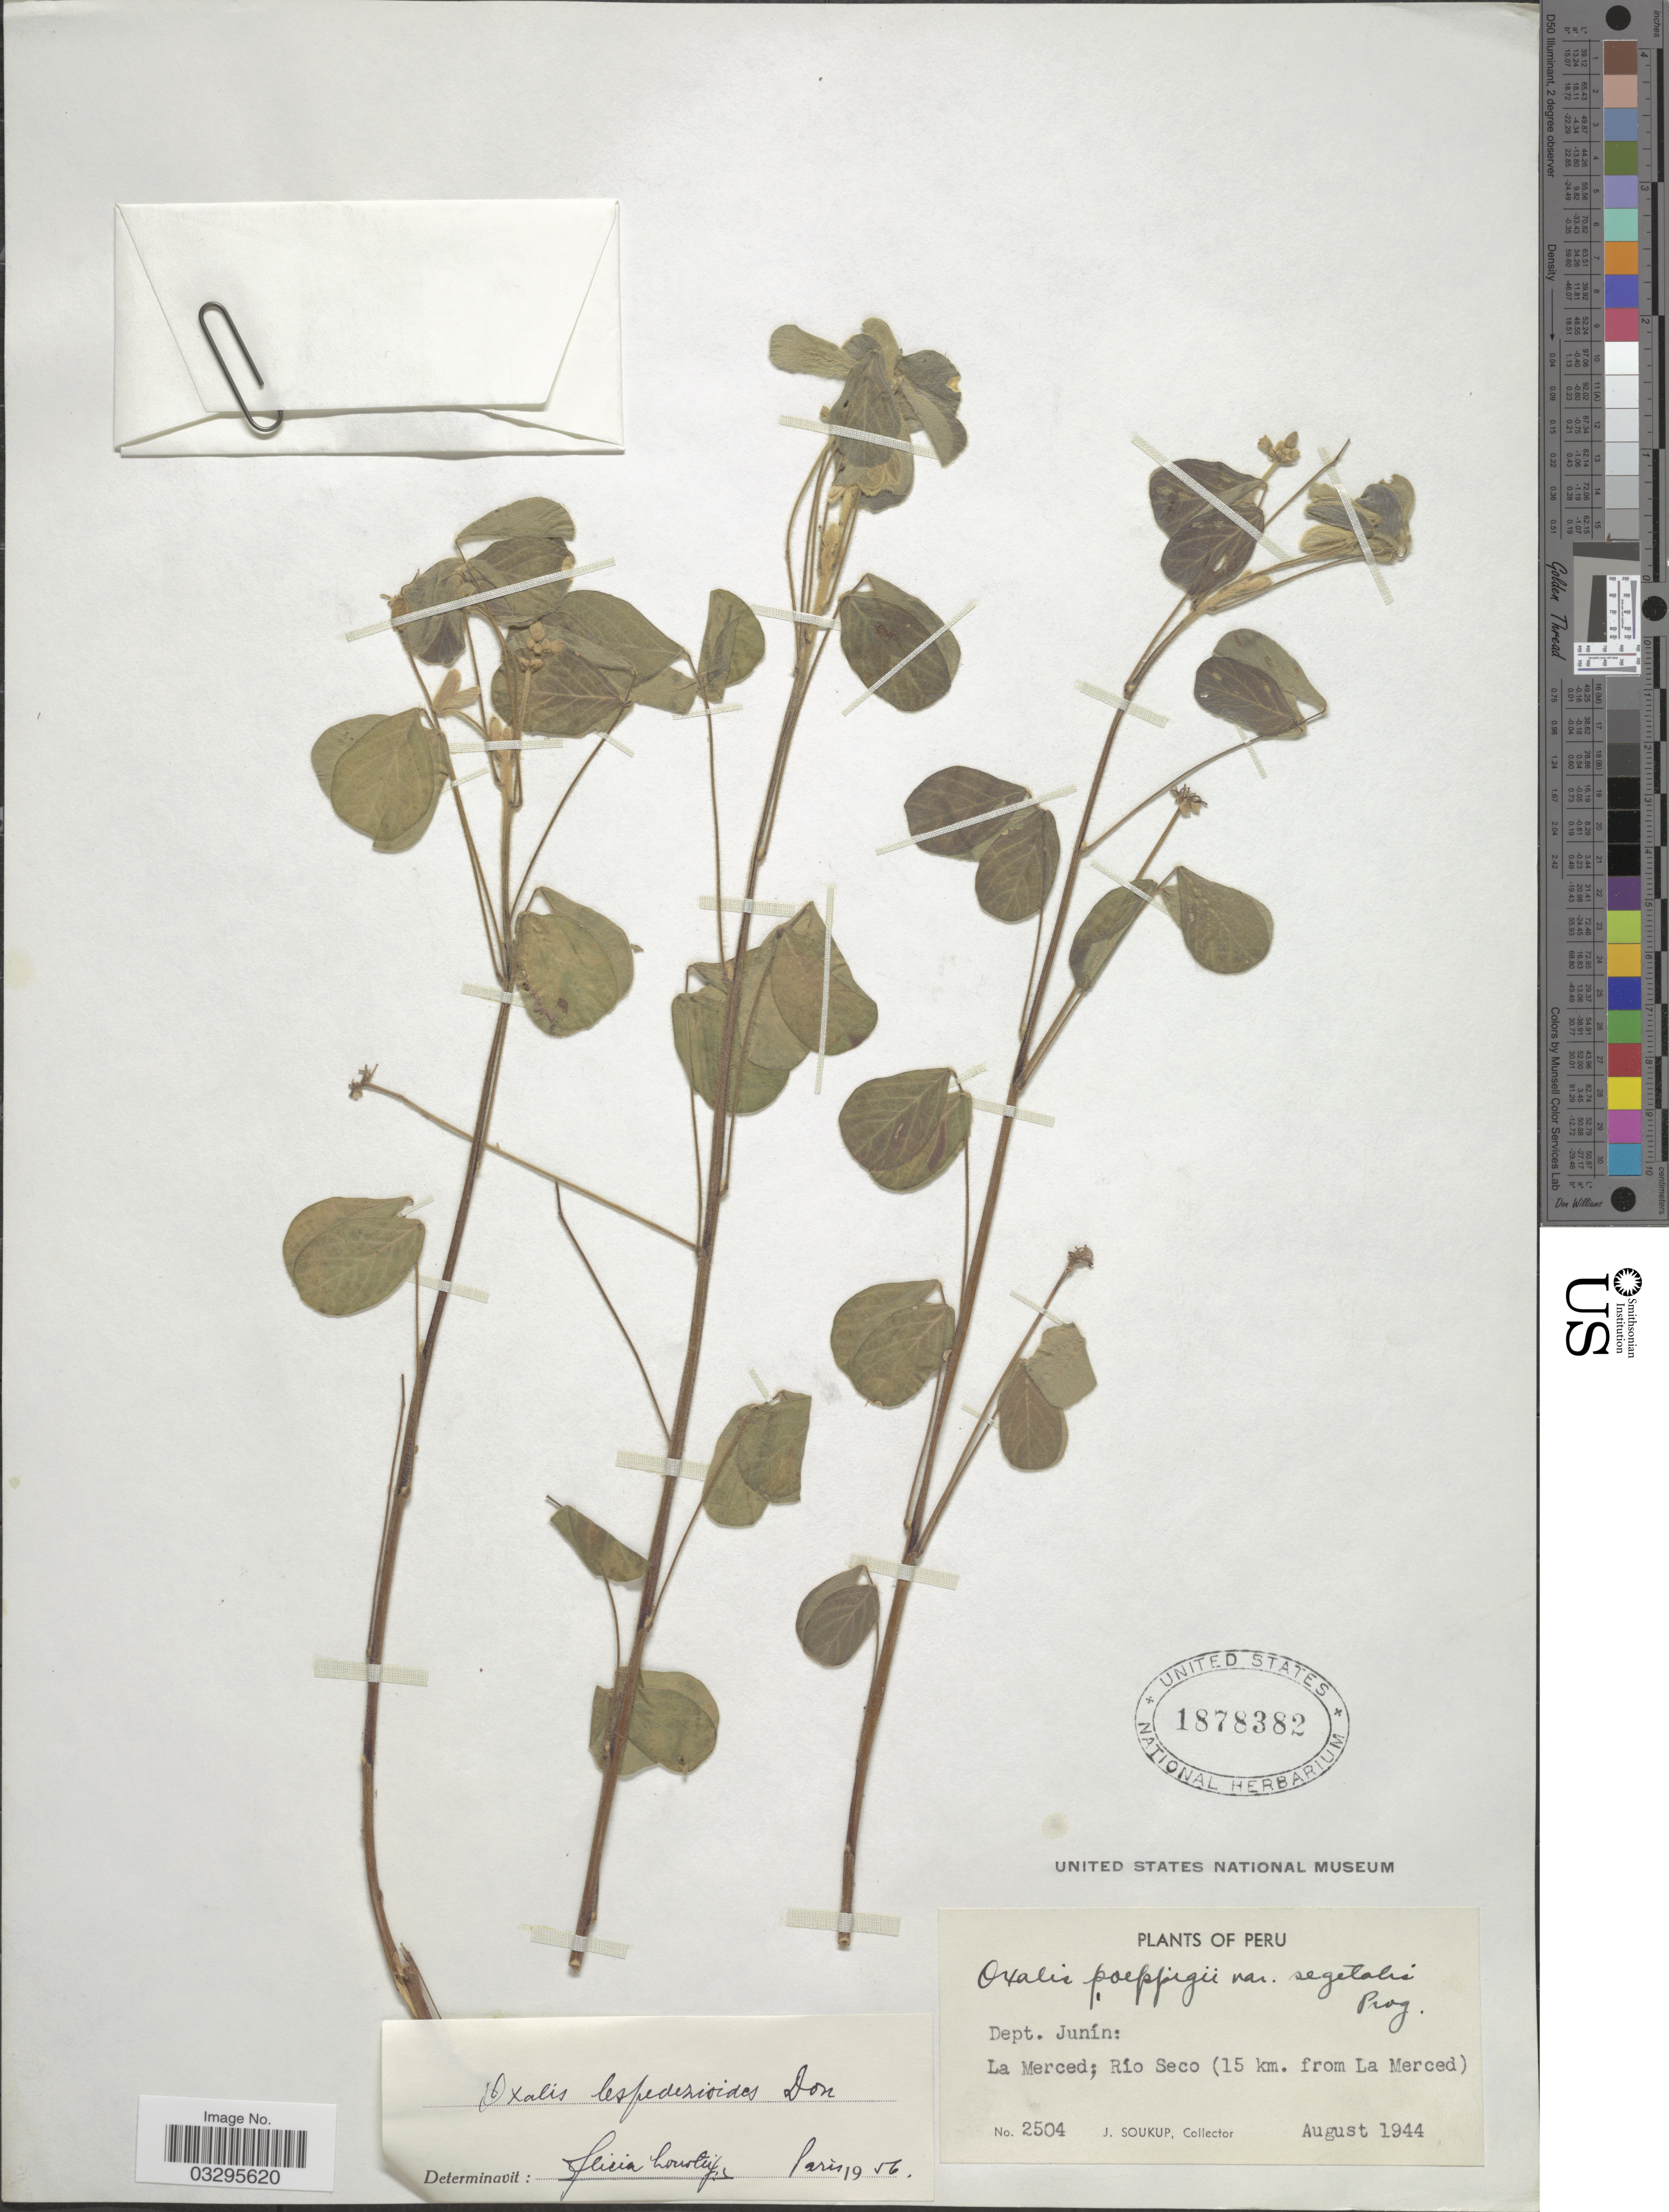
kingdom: Plantae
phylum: Tracheophyta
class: Magnoliopsida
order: Oxalidales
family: Oxalidaceae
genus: Oxalis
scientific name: Oxalis lespedezioides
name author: G. Don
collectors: J. Soukup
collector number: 2504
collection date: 1944-08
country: Peru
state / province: Junín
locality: Dept. Junín: La Merced; Rio Seco (15 km. from La Merced).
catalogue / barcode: US 1878382